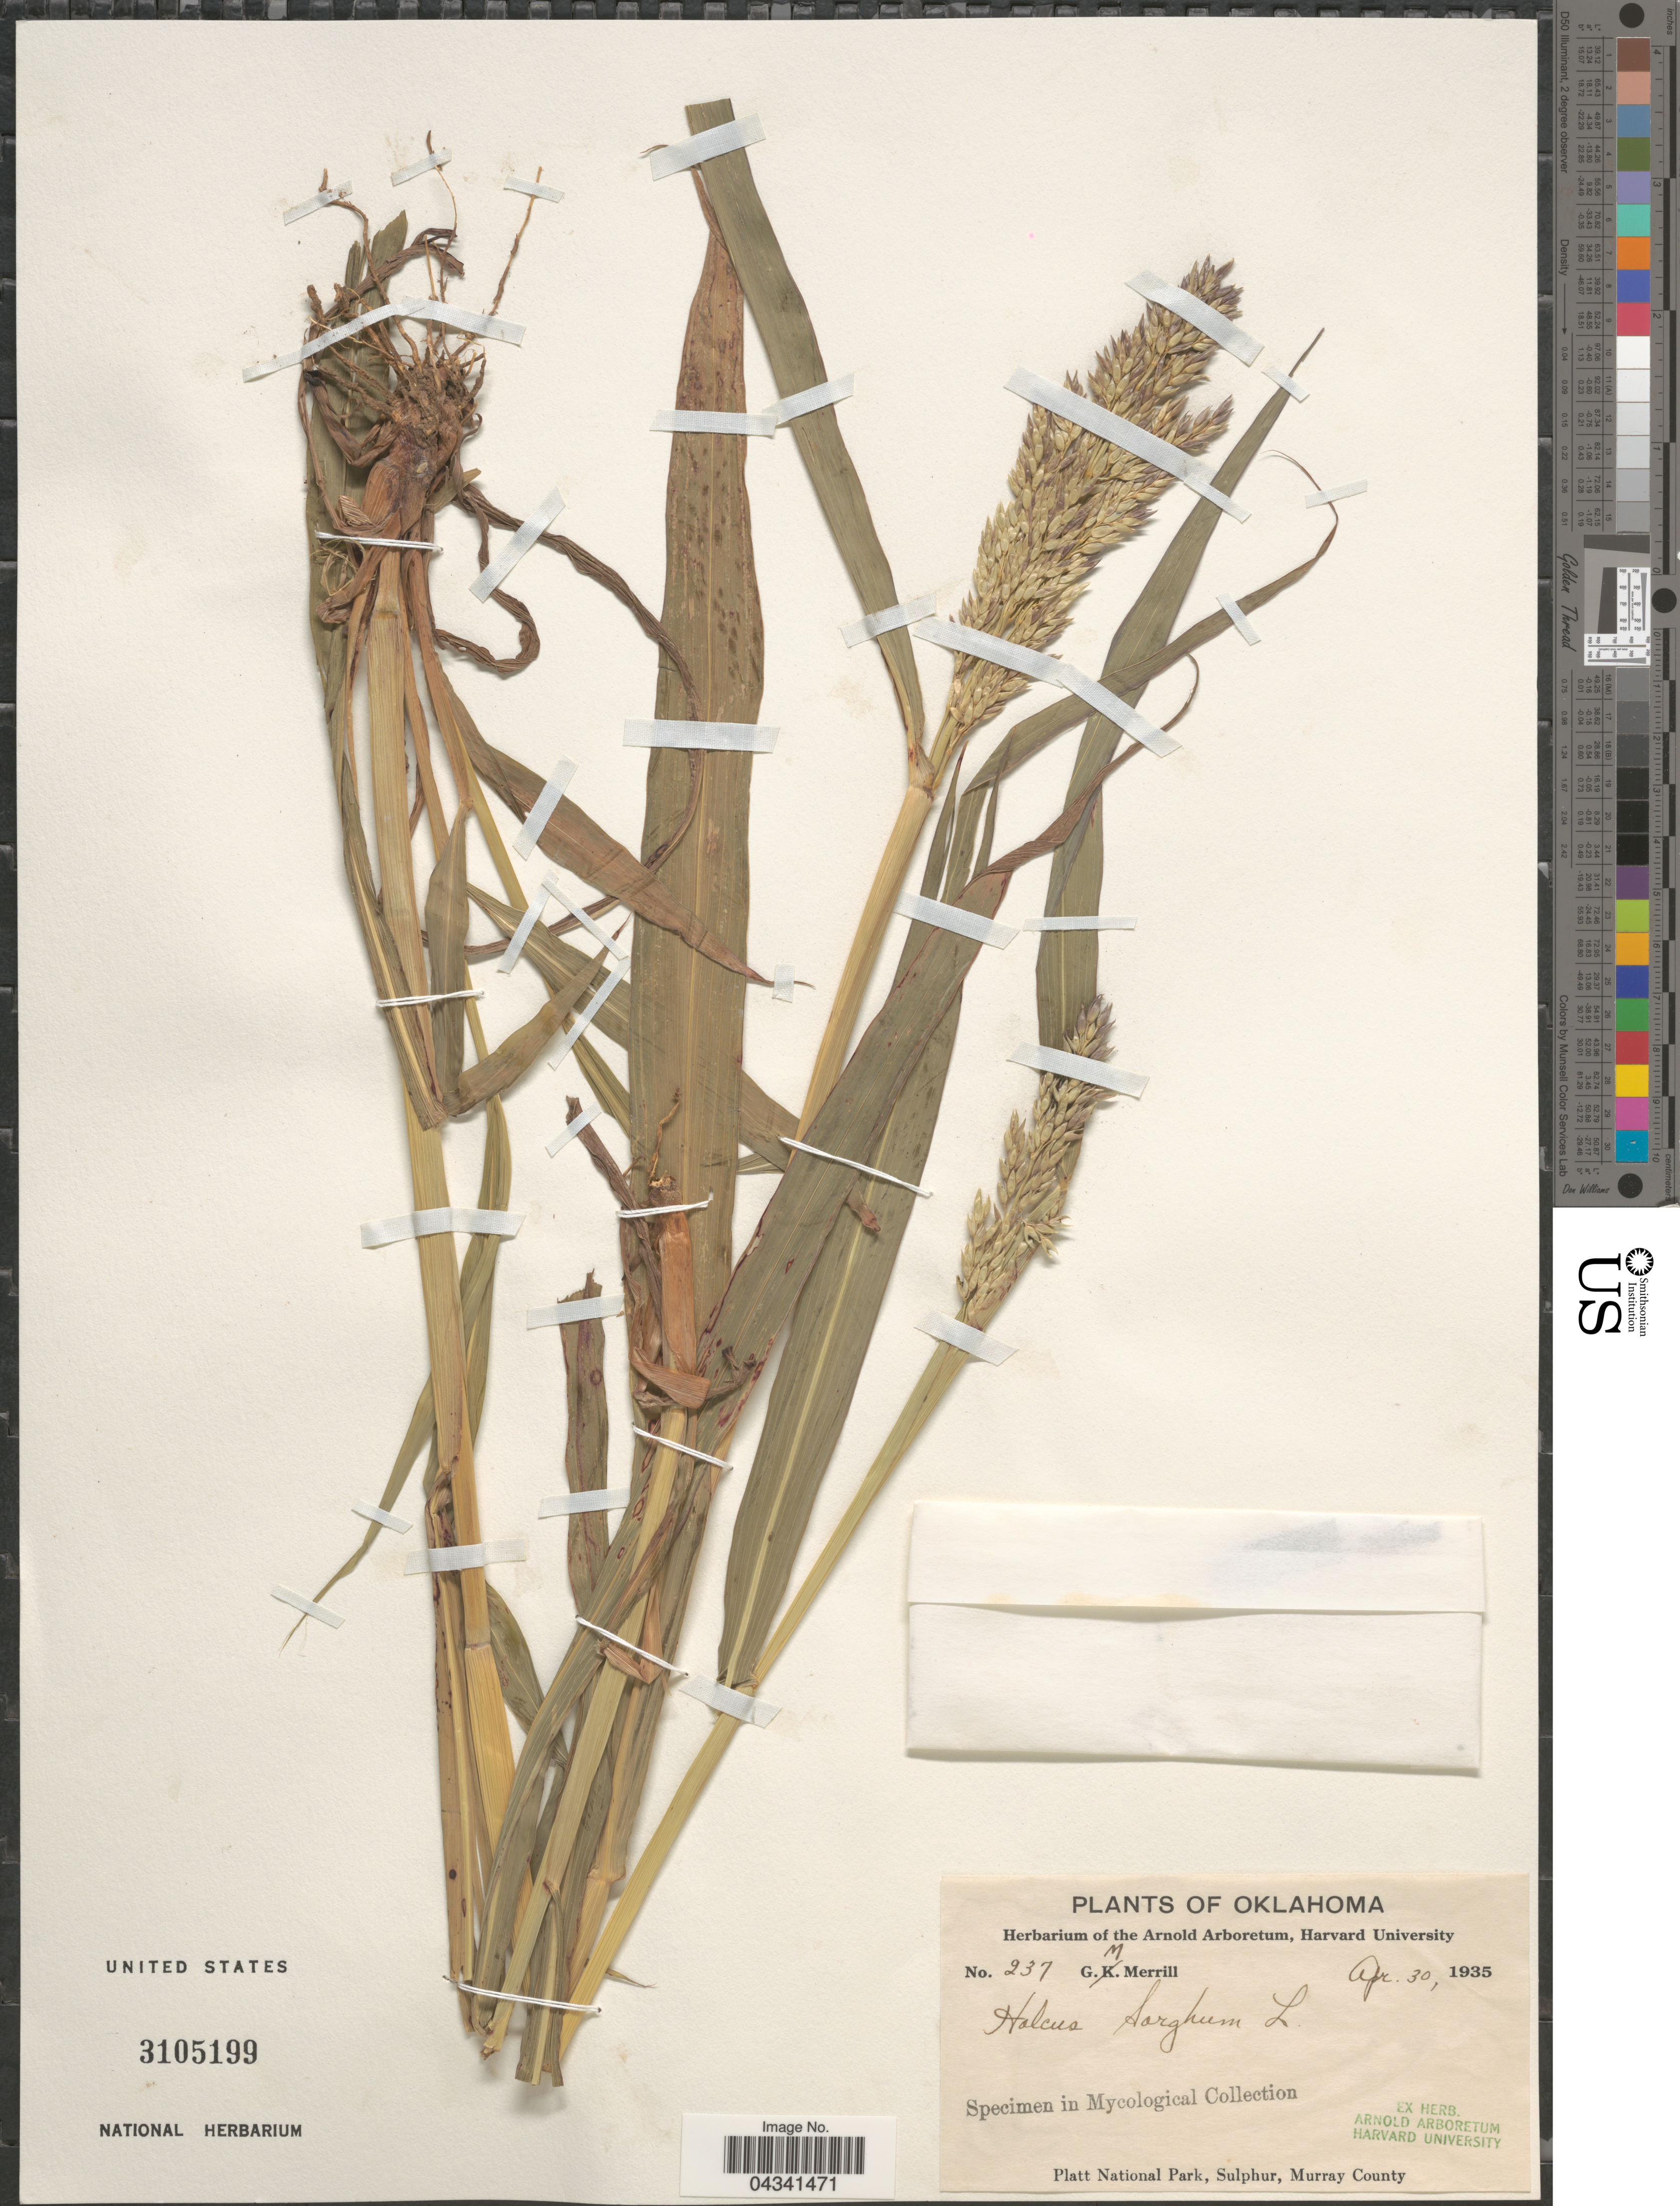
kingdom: Plantae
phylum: Tracheophyta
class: Liliopsida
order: Poales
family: Poaceae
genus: Sorghum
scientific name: Sorghum bicolor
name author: (L.) Moench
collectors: G. M. Merrill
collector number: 237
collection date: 1935-04-30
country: United States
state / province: Oklahoma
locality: Platt National Park, Sulphur, Murray County.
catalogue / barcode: US 3105199